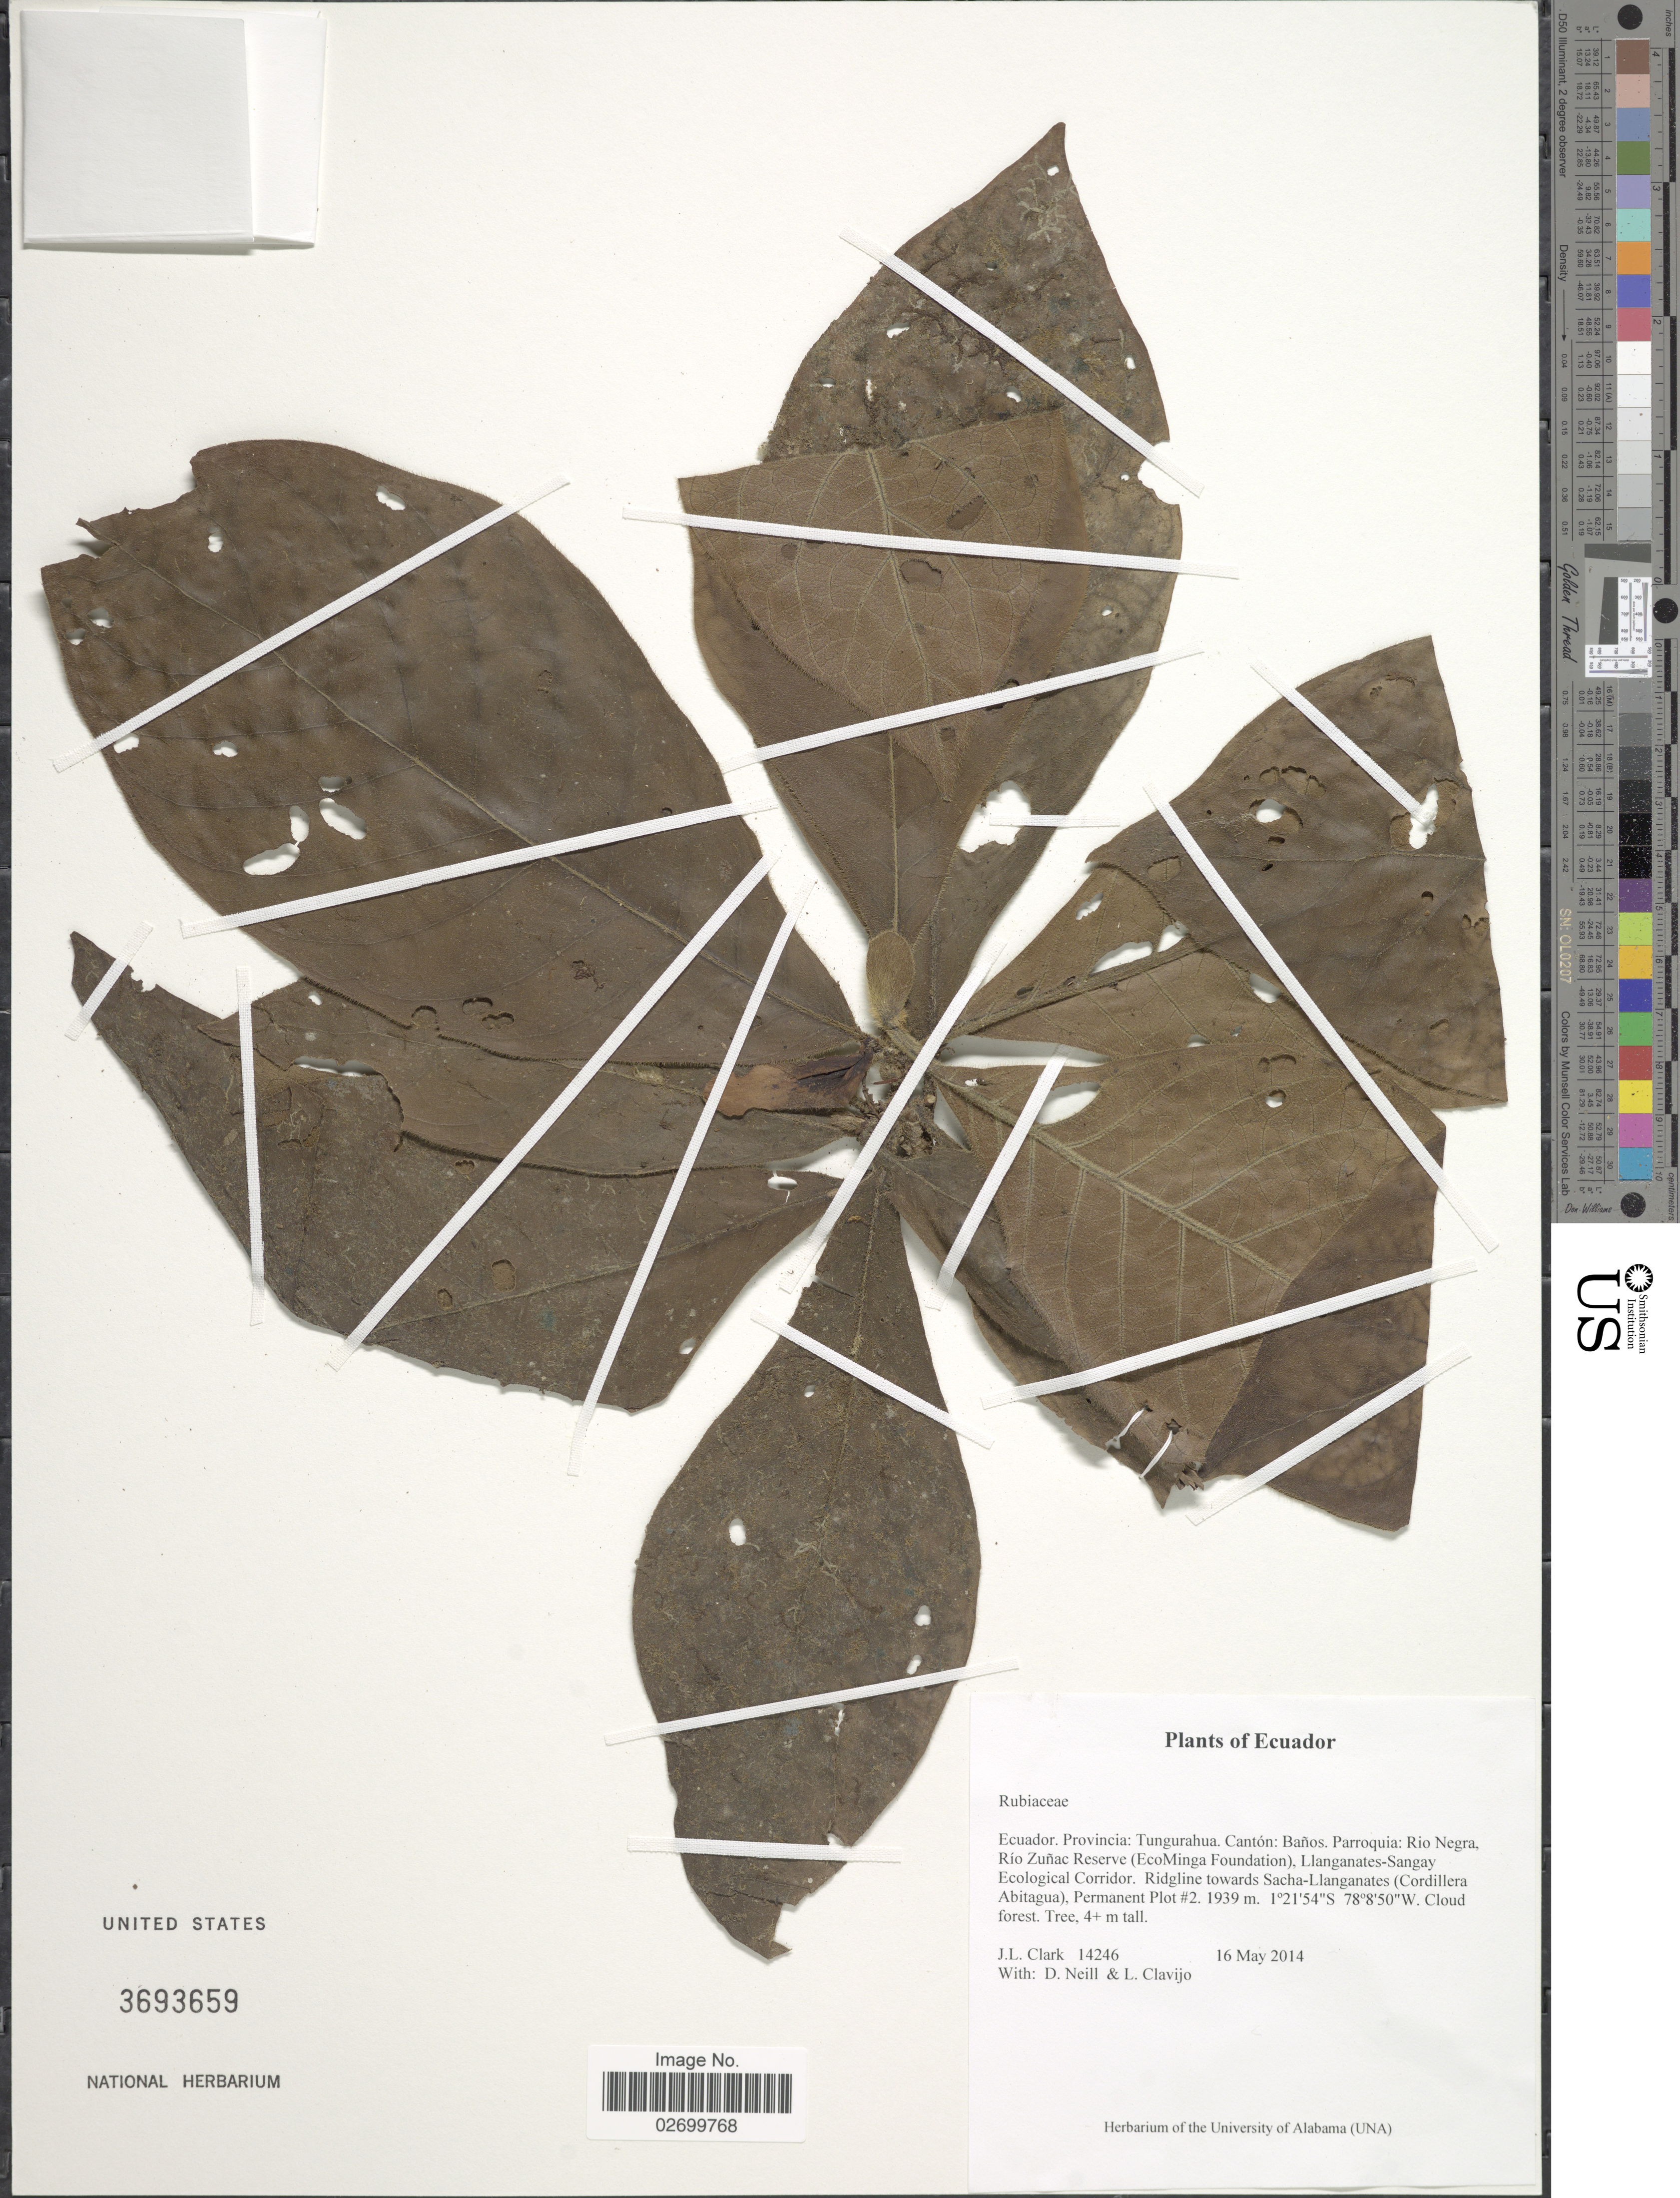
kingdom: Plantae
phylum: Tracheophyta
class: Magnoliopsida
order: Gentianales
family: Rubiaceae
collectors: J. L. Clark, D. Neill & L. Clavijo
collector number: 14246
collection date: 2014-05-16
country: Ecuador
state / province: Tungurahua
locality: Canton: Banos. Parroquia: Rio Negra, Rio Zunac Reserve (EcoMinga Foundation), Llanganates-Sangay Ecological Corridor. Ridgline towards Sacha-Llanganates (Cordillera Abitagua), Permanent Plot #2.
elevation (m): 1939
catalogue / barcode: US 3693659